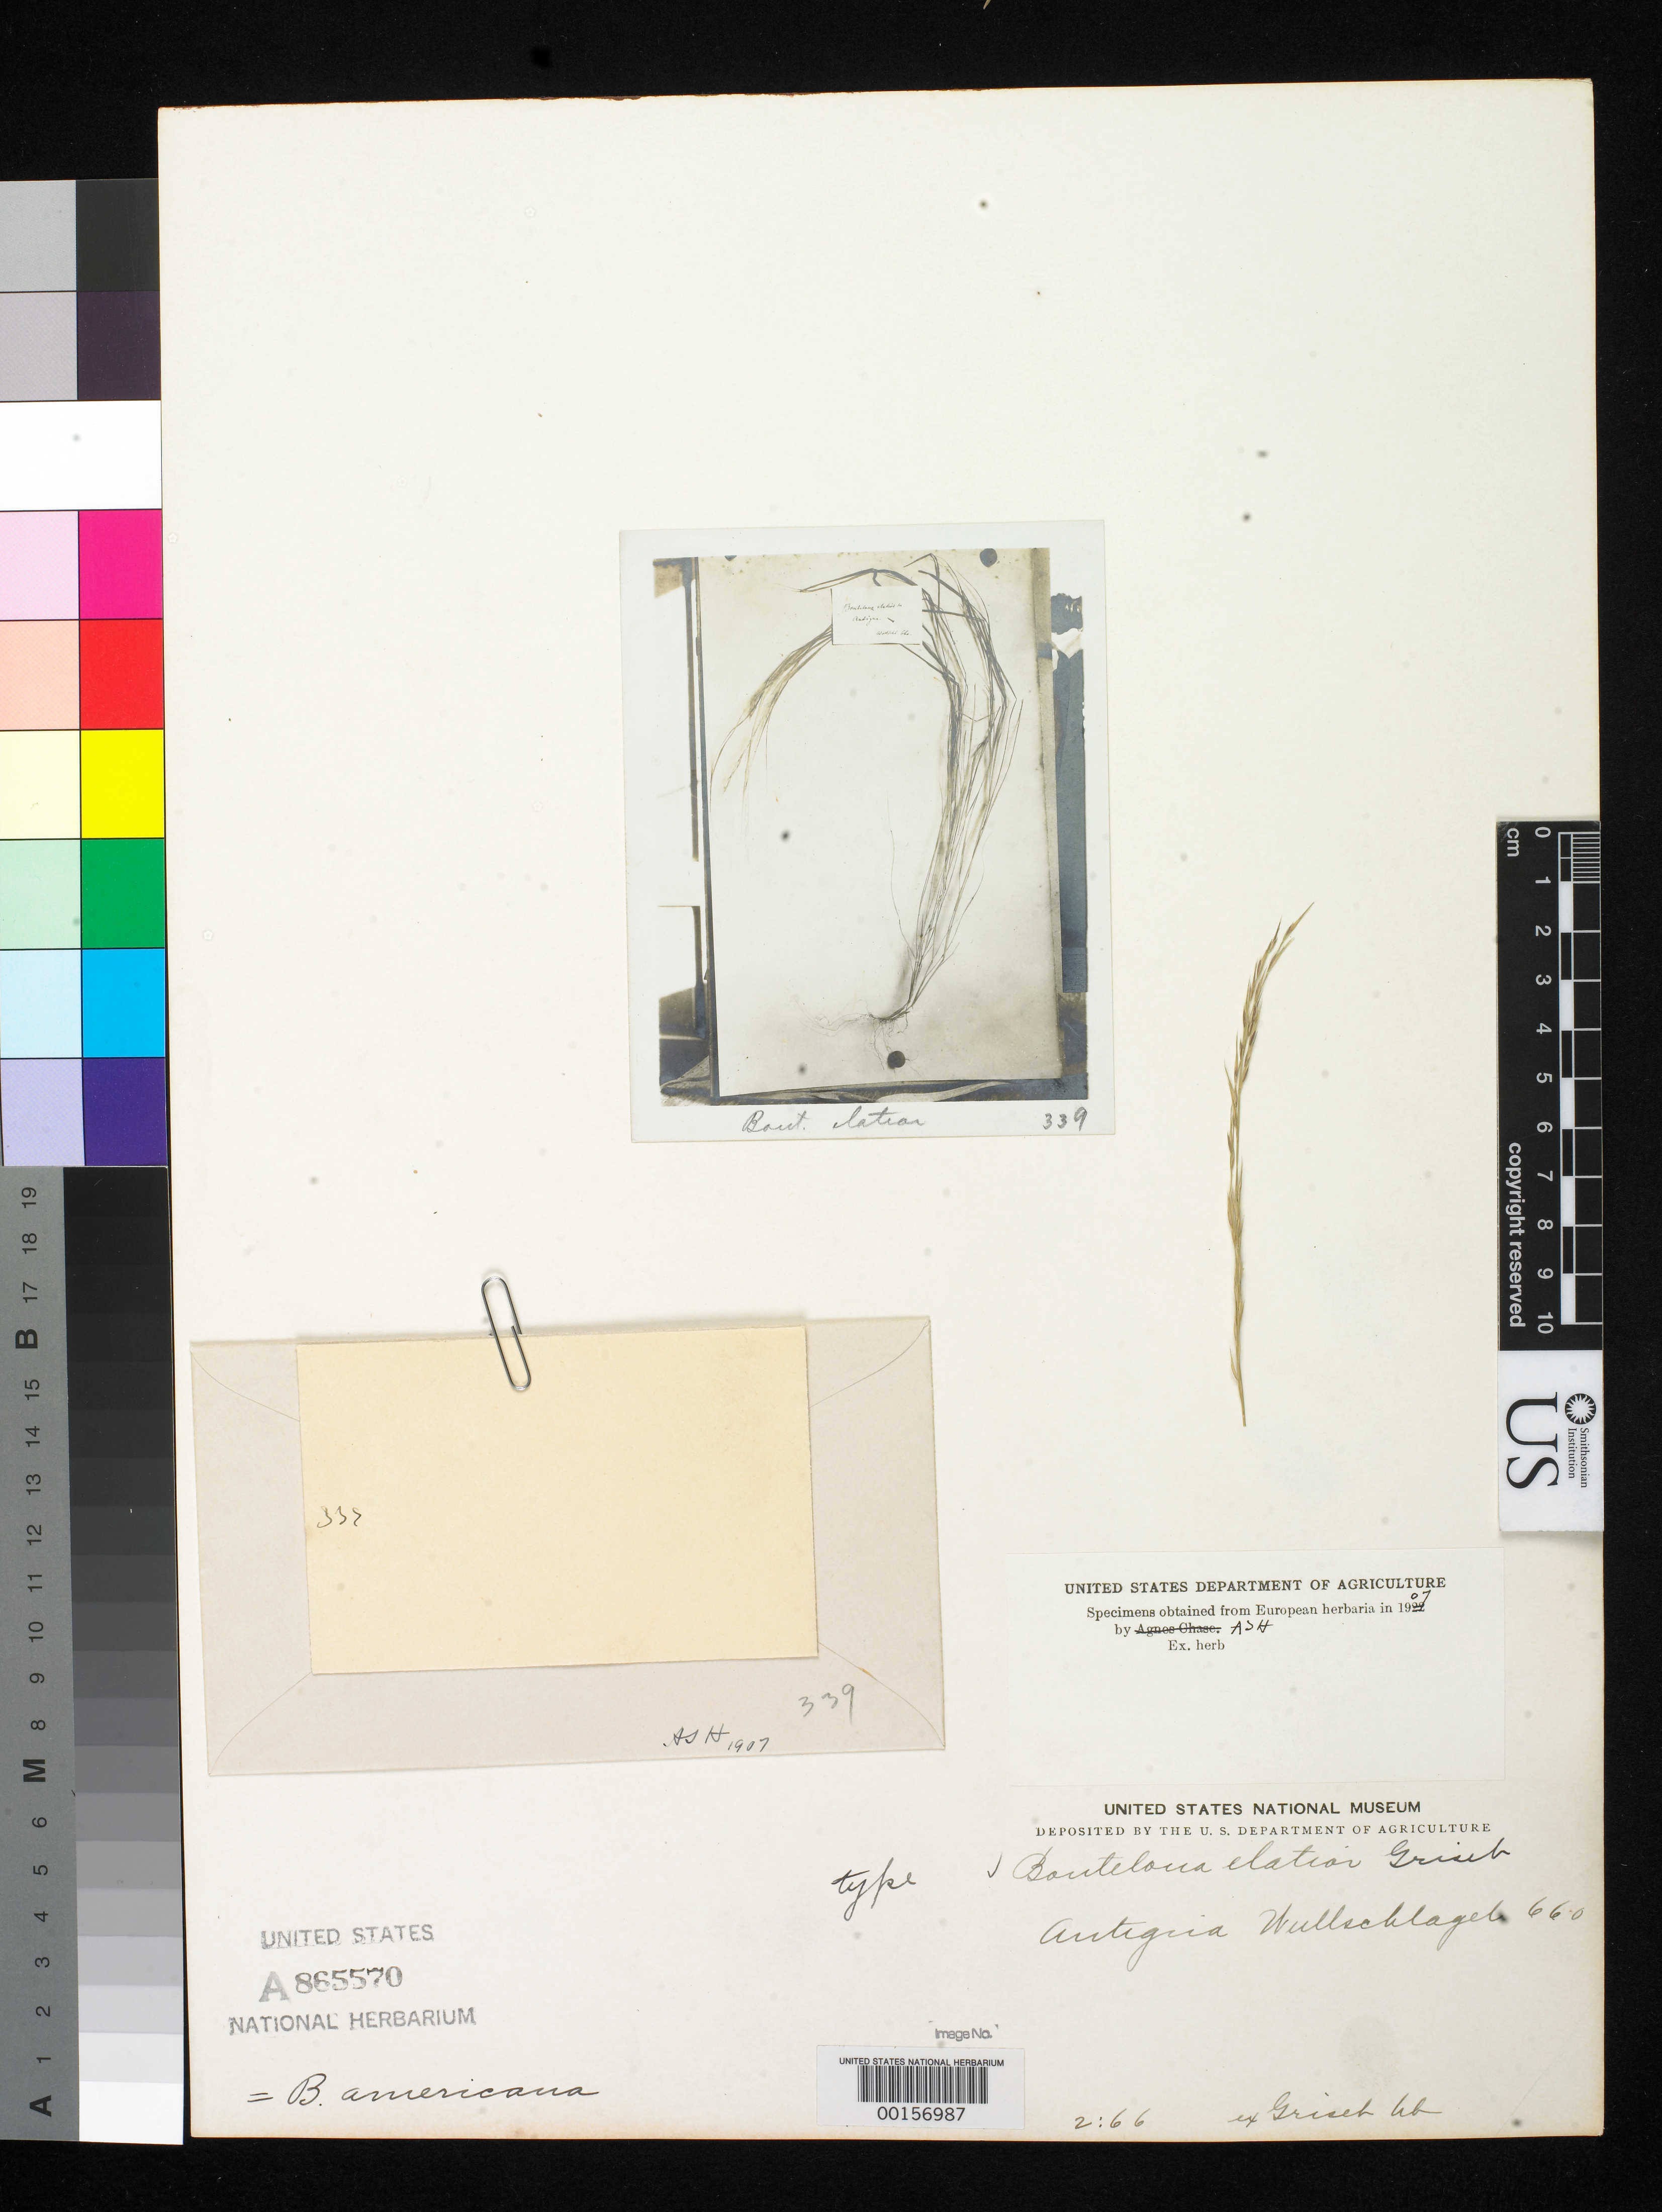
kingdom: Plantae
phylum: Tracheophyta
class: Liliopsida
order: Poales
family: Poaceae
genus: Bouteloua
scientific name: Bouteloua elatior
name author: Griseb.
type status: Type Fragment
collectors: H. R. Wullschlaegel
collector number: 660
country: Antigua and Barbuda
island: Antigua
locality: St. Johns, Grace Bay.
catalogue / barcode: US 865570A